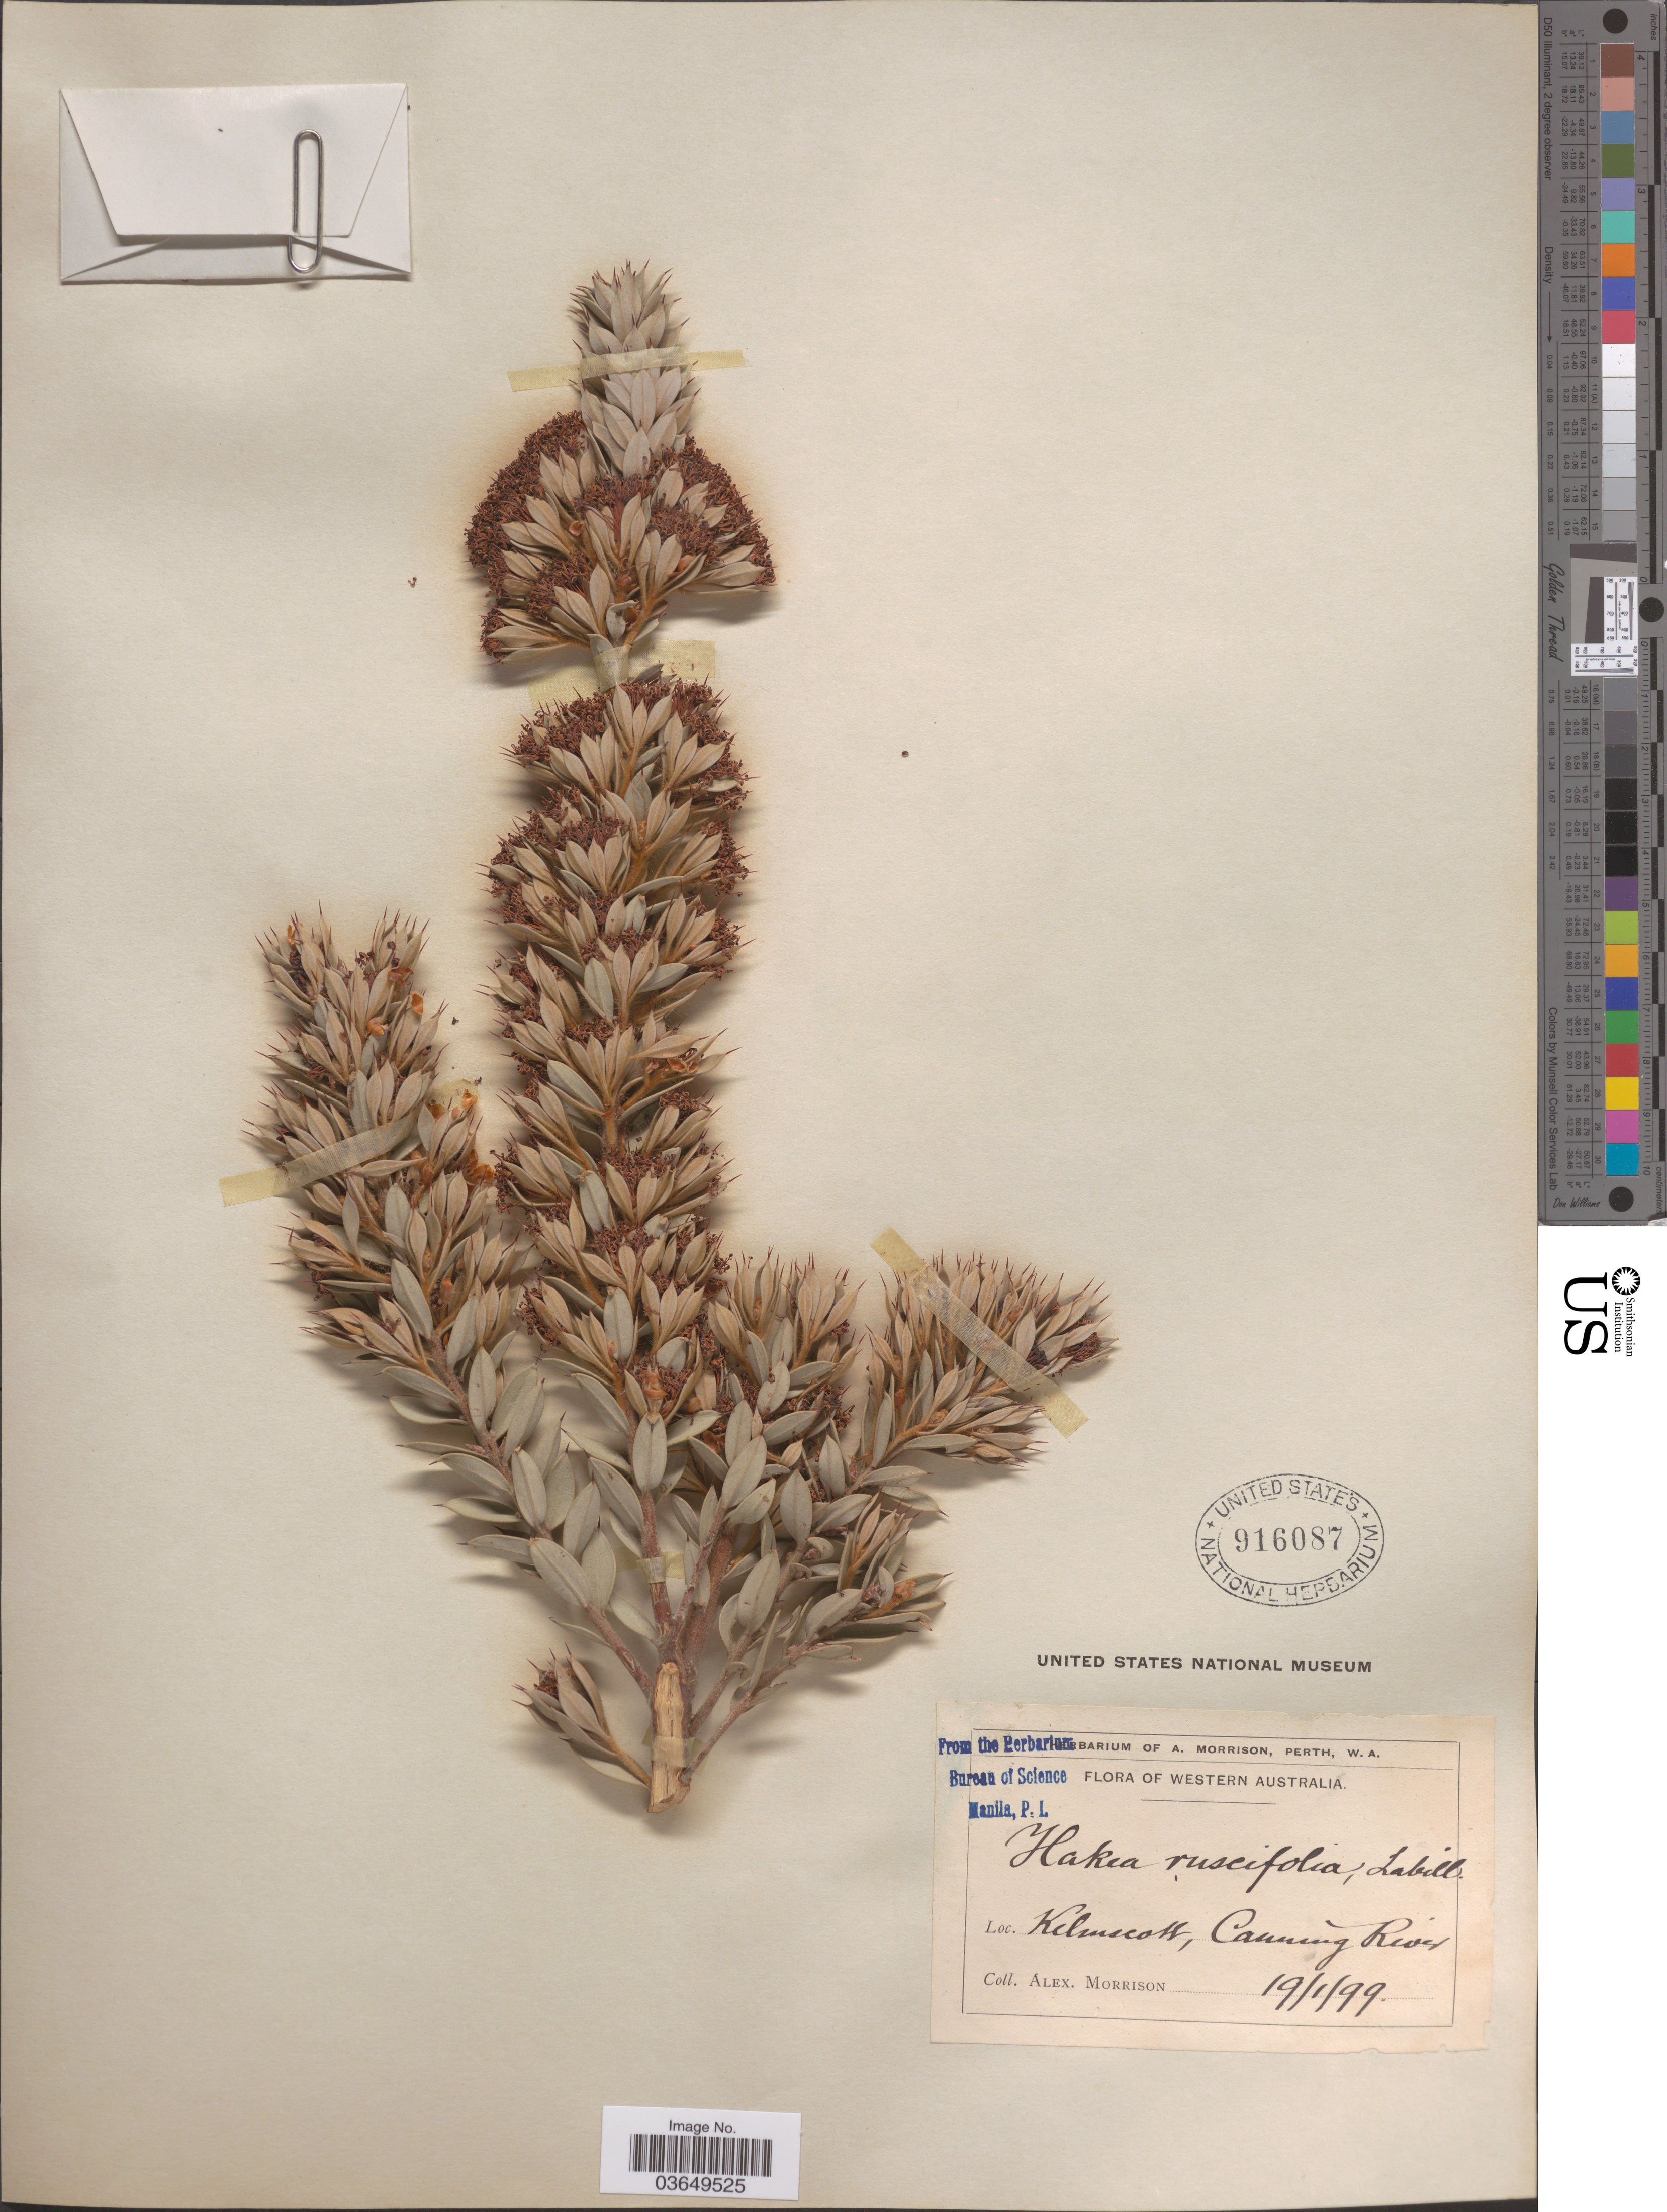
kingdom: Plantae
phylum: Tracheophyta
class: Magnoliopsida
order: Proteales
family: Proteaceae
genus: Hakea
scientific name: Hakea ruscifolia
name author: Labill.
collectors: A. Morrison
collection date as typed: Transcribed d/m/y: 19/1/99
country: Australia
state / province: Western Australia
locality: Kelmscott, Canning River.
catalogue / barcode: US 916087